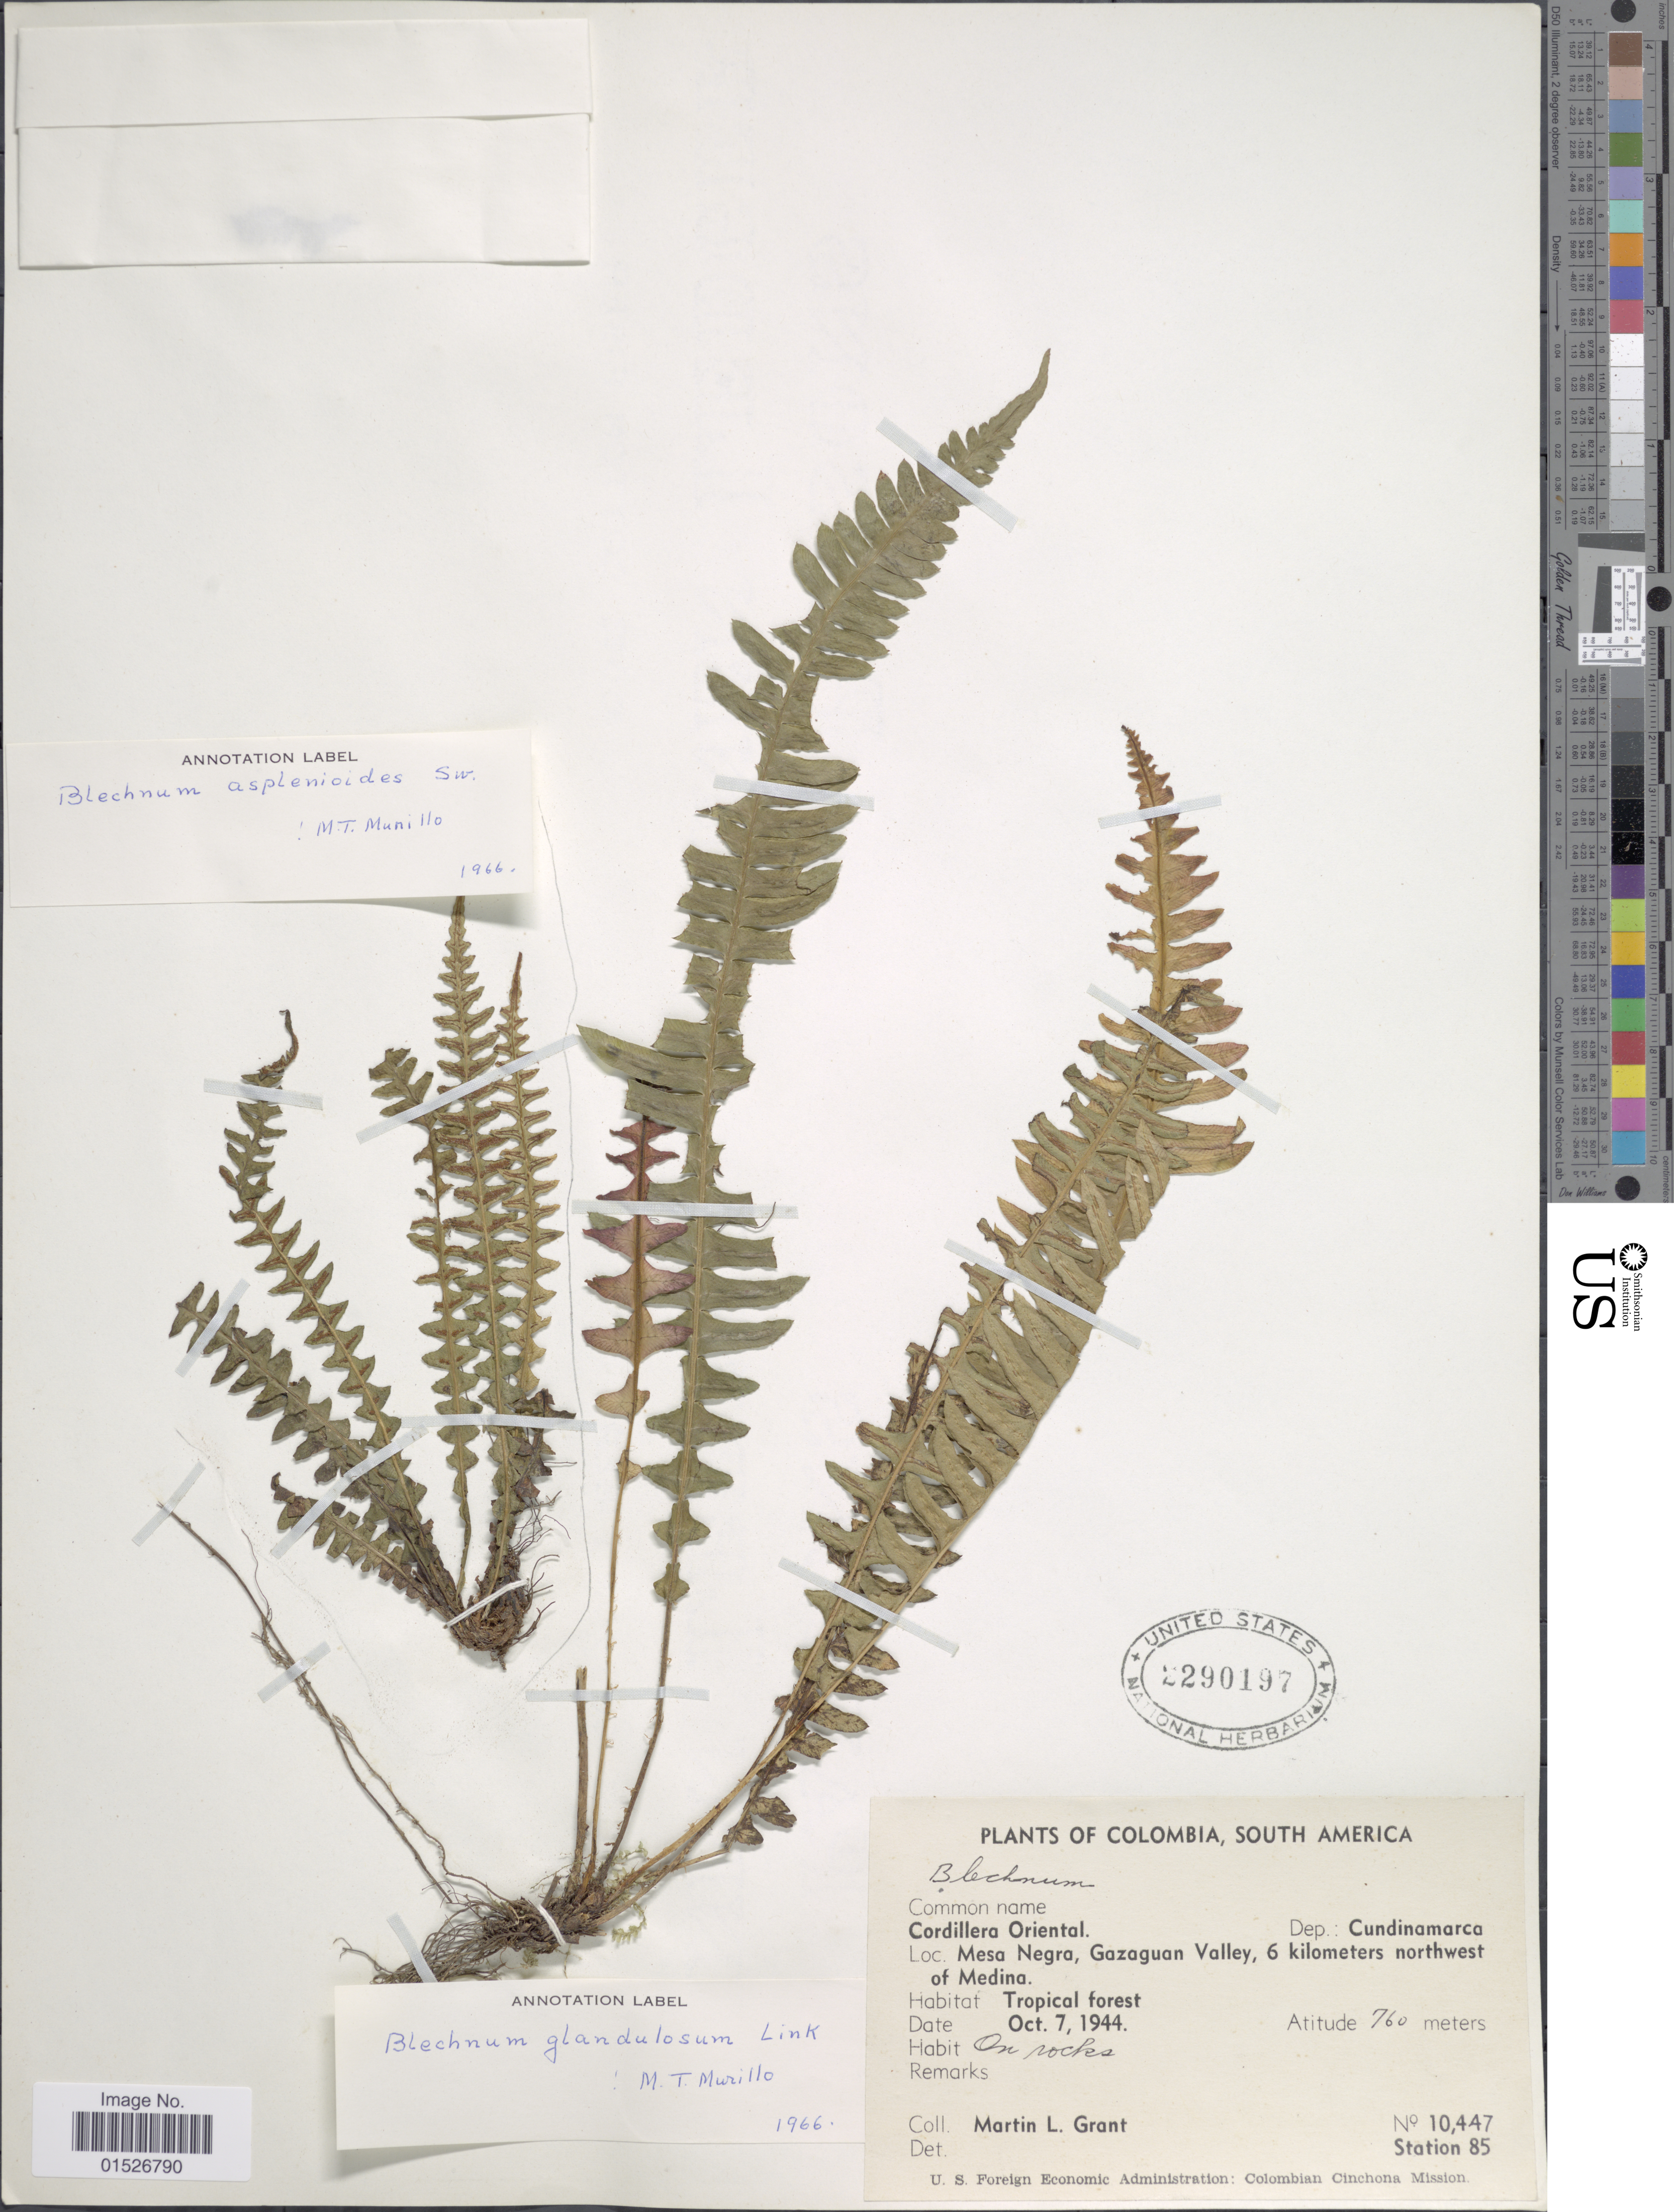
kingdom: Plantae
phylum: Tracheophyta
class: Polypodiopsida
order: Polypodiales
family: Blechnaceae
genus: Blechnum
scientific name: Blechnum polypodioides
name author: Raddi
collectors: M. L. Grant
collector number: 10447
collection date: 1944-10-07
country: Colombia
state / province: Cundinamarca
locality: Cordillera Oriental. Dep. Cundinamarca. Mesa Negra, Gazaguan Valley, 6 kilometers northwest of Medina.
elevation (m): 760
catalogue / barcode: US 2290197